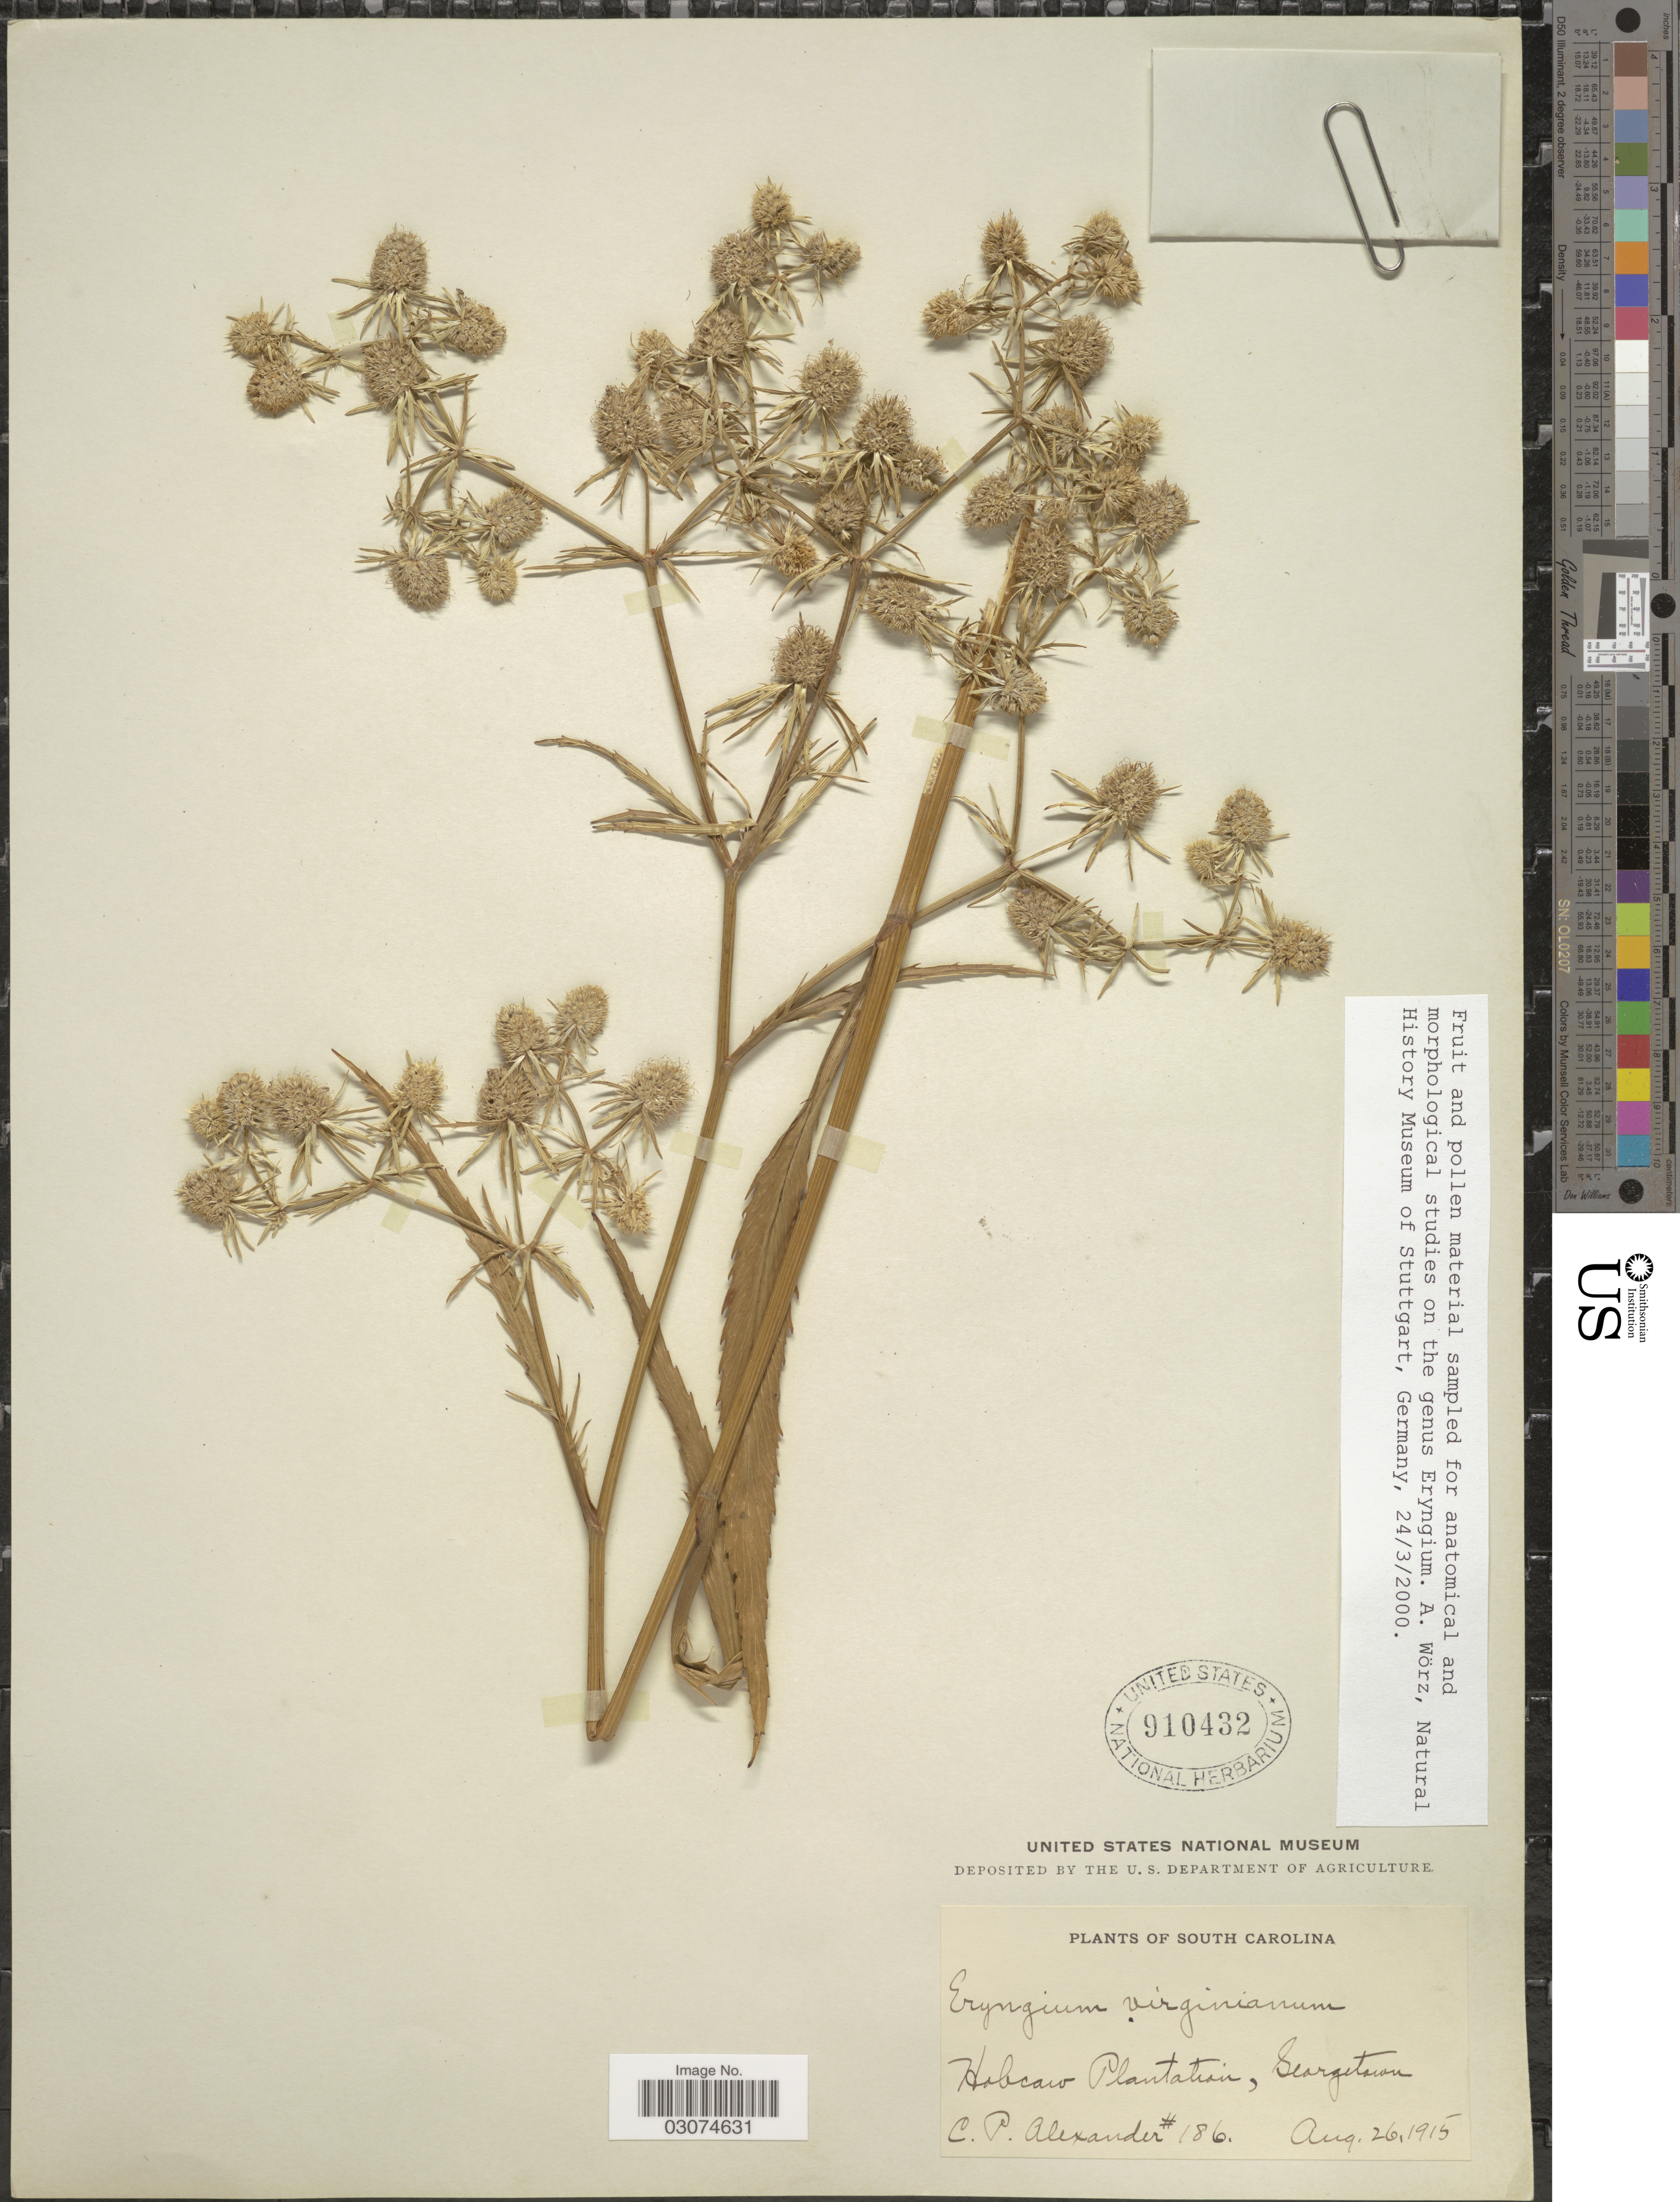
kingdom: Plantae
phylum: Tracheophyta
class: Magnoliopsida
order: Apiales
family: Apiaceae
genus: Eryngium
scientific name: Eryngium aquaticum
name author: L.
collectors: C. P. Alexander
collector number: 186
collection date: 1915-08-26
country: United States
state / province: South Carolina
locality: Habcaw Plantation, Georgetown.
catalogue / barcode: US 910432